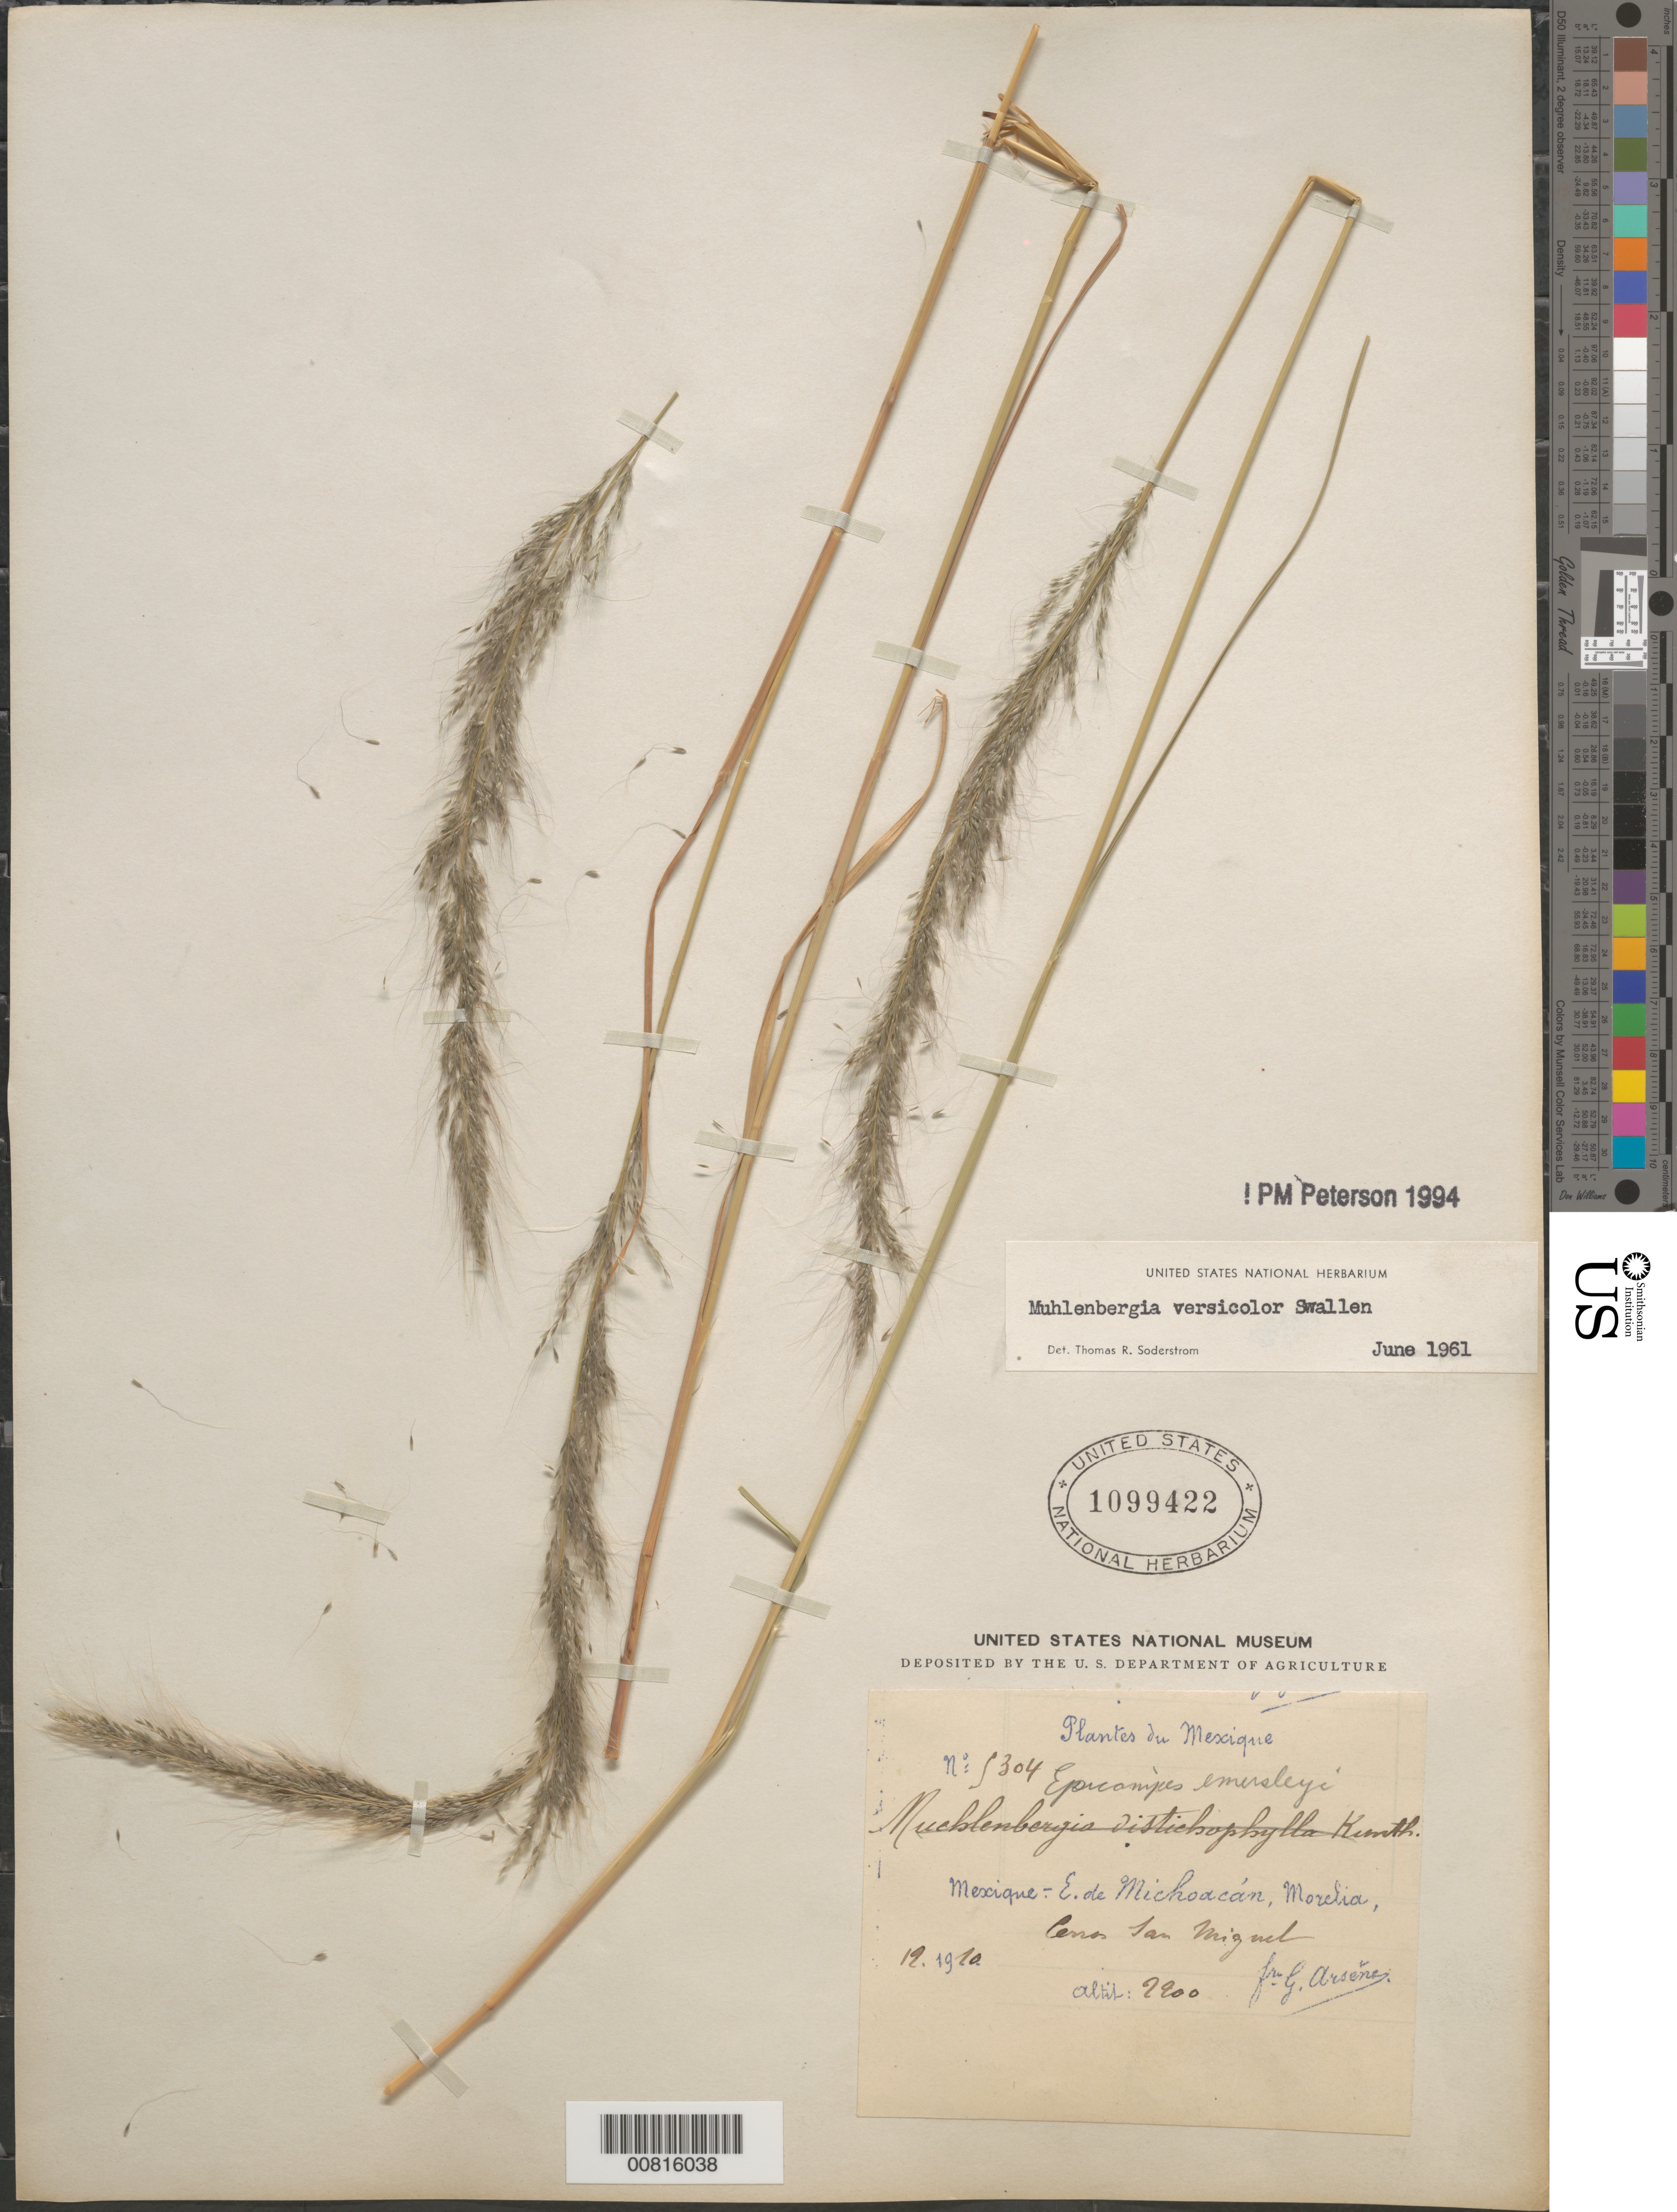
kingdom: Plantae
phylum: Tracheophyta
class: Liliopsida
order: Poales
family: Poaceae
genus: Muhlenbergia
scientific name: Muhlenbergia versicolor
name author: Swallen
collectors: Bro. G. Arsène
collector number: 304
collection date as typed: Dec 1910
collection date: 1910-12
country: Mexico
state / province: Michoacán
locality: Cerro San Miguel, vicinity of Morelia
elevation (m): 2200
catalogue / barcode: US 1099422